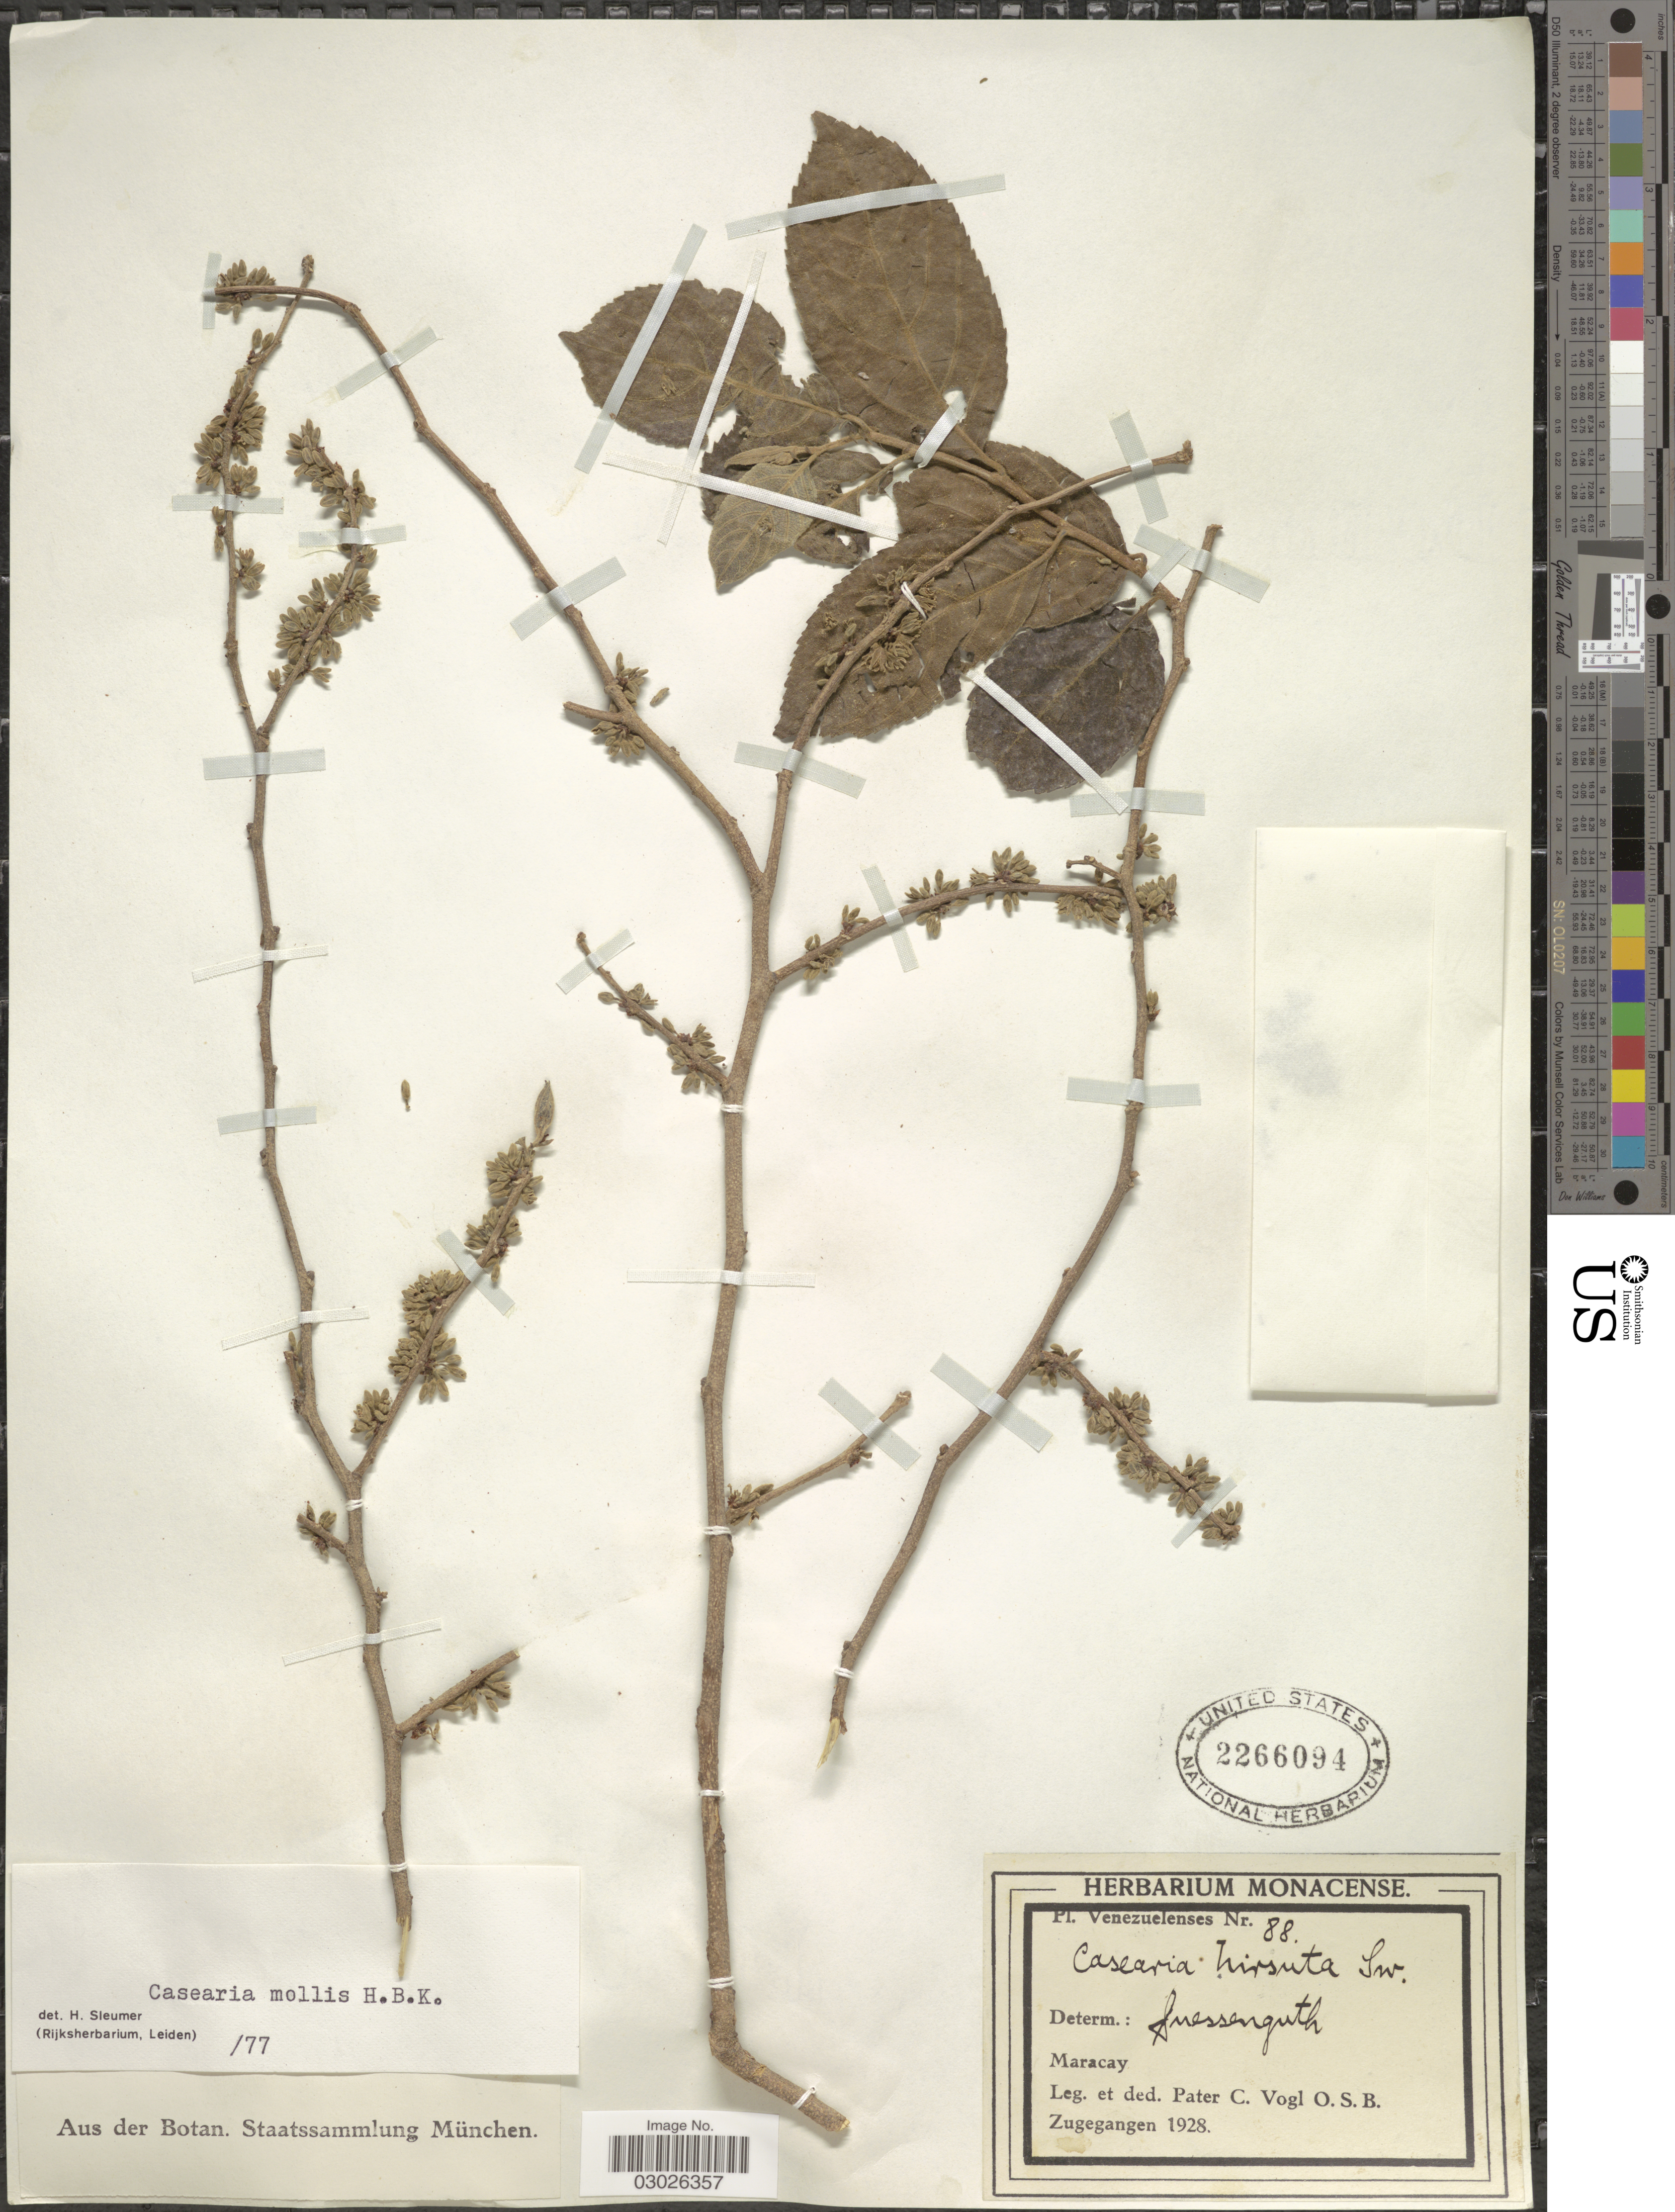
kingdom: Plantae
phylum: Tracheophyta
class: Magnoliopsida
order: Malpighiales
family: Salicaceae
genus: Casearia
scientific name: Casearia mollis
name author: Kunth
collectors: P. Vogl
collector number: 88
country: Venezuela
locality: Maracay.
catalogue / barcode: US 2266094